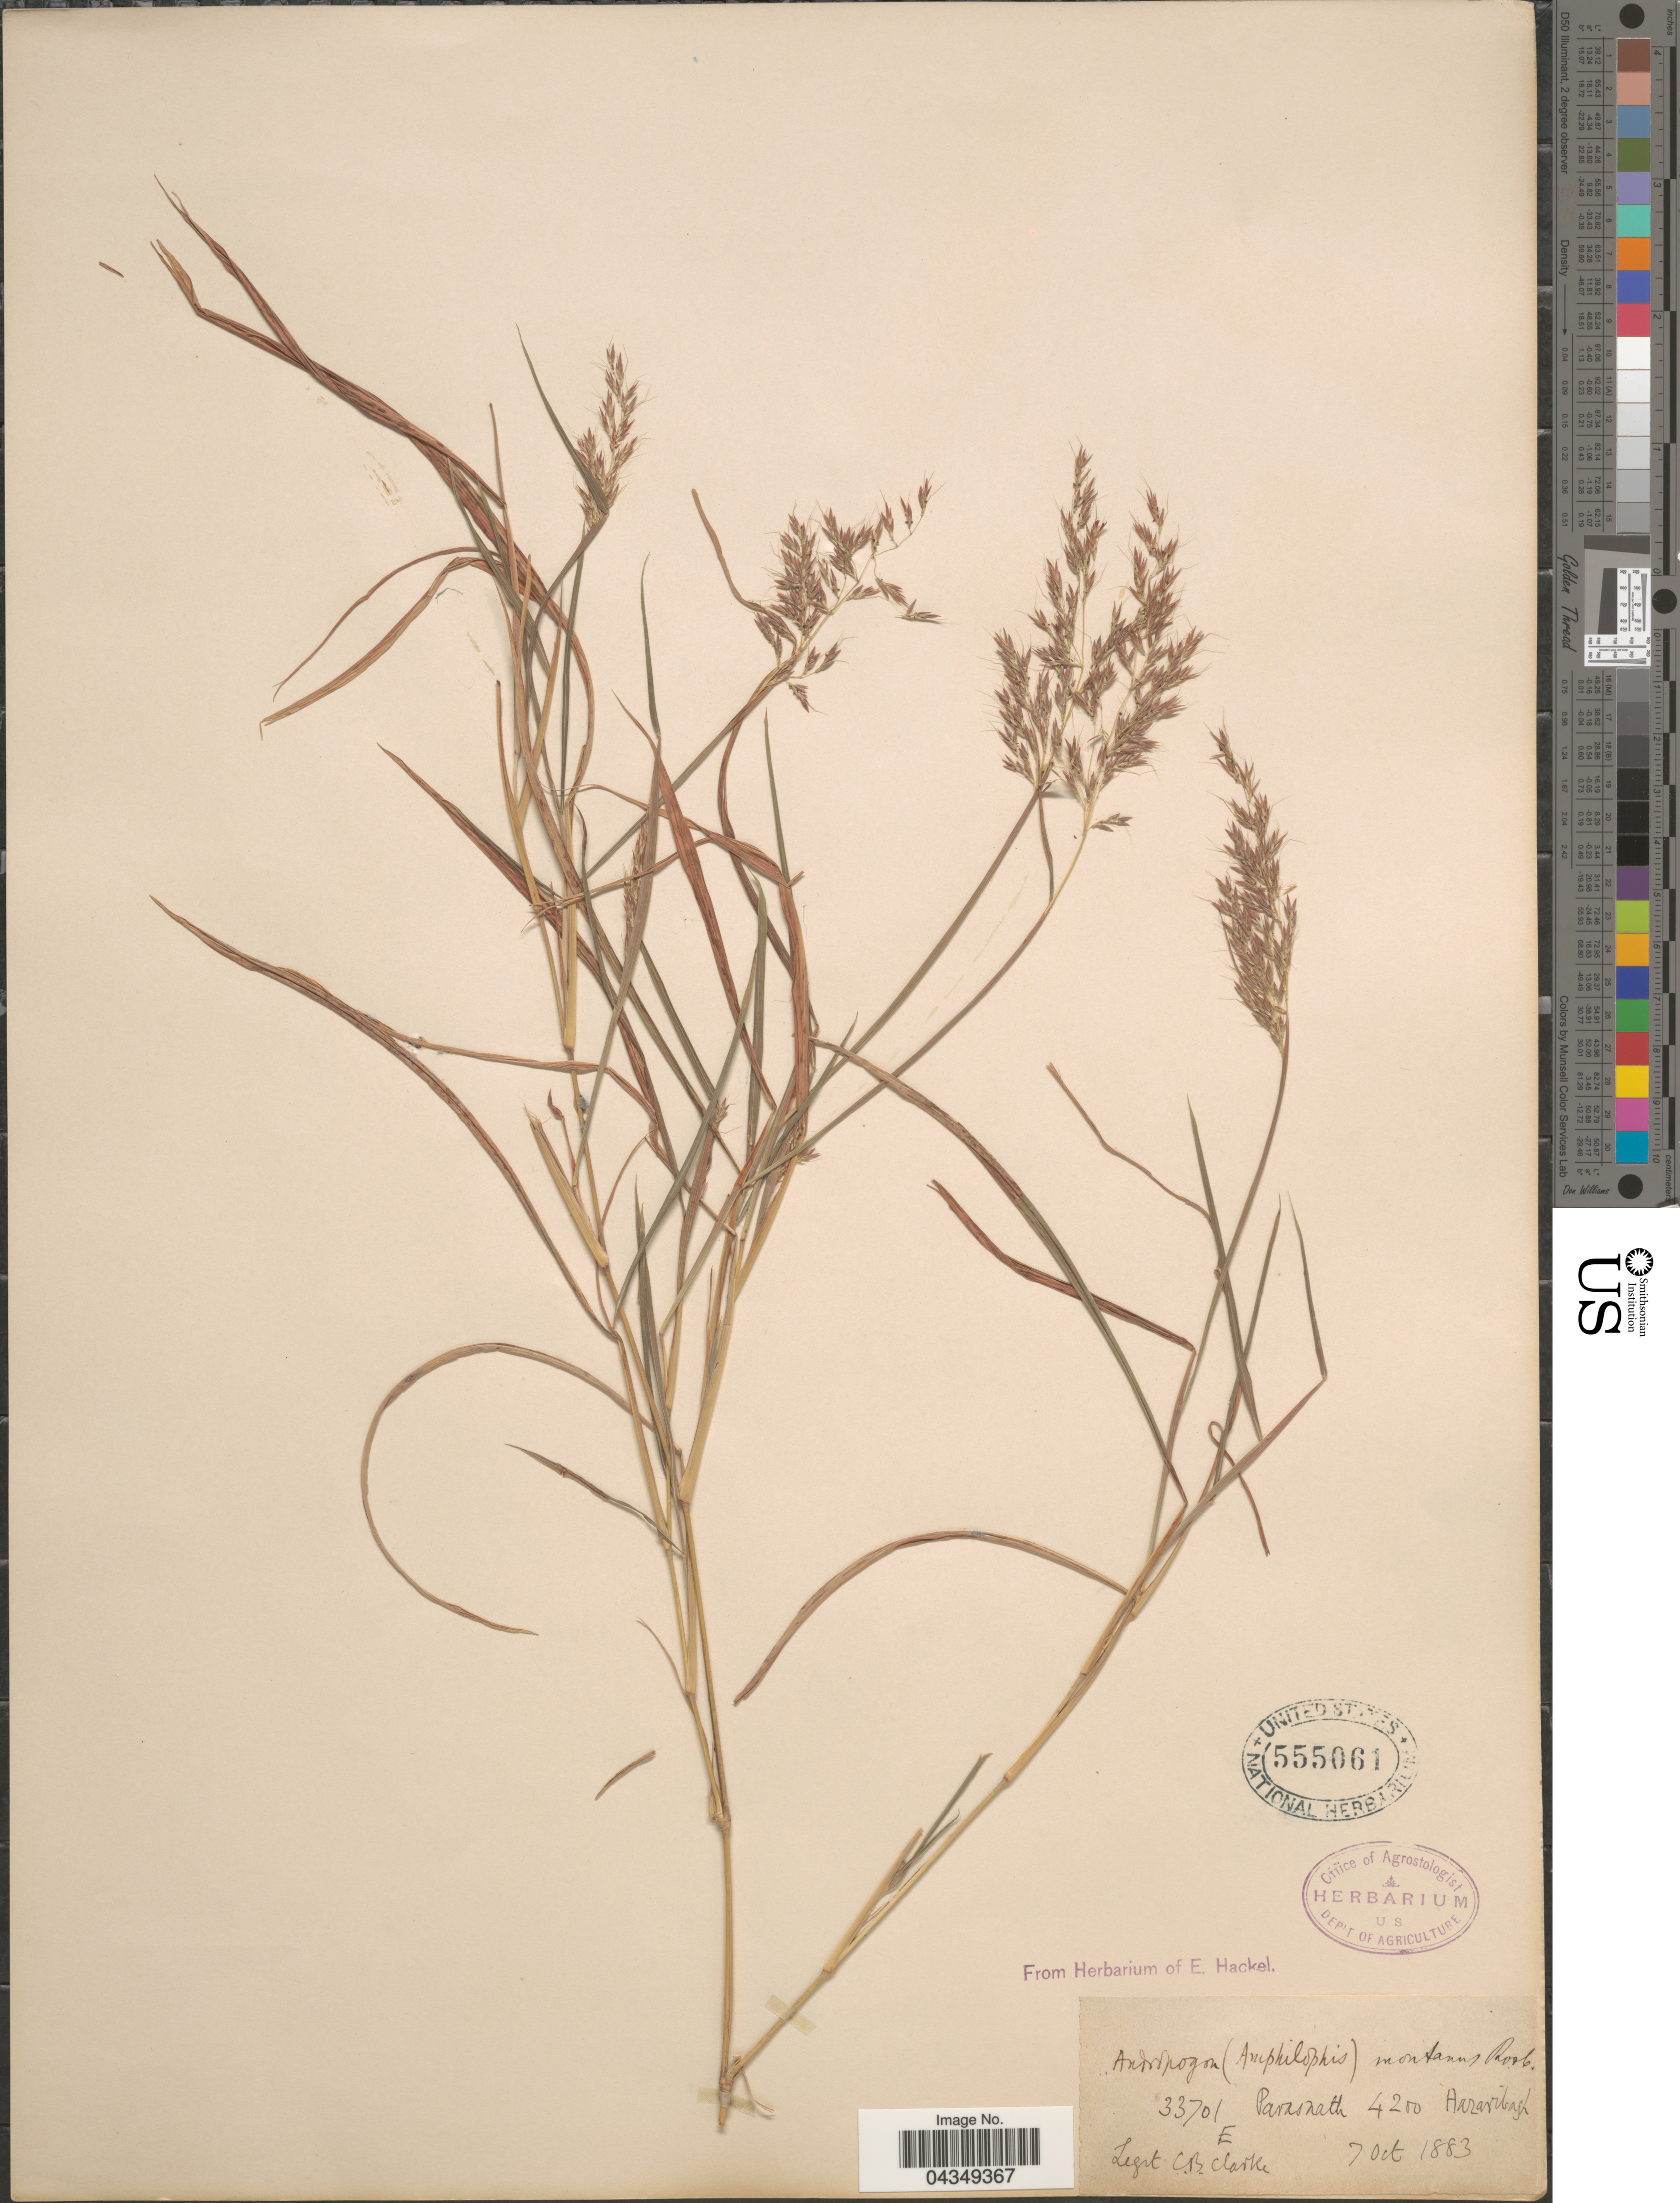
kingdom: Plantae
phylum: Tracheophyta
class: Liliopsida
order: Poales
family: Poaceae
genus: Capillipedium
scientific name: Capillipedium assimile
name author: (Steud.) A. Camus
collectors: C. B. Clarke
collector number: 33701E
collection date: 1883-10-07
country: India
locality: Parasnath. Hazaribagh.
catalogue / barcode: US 555061